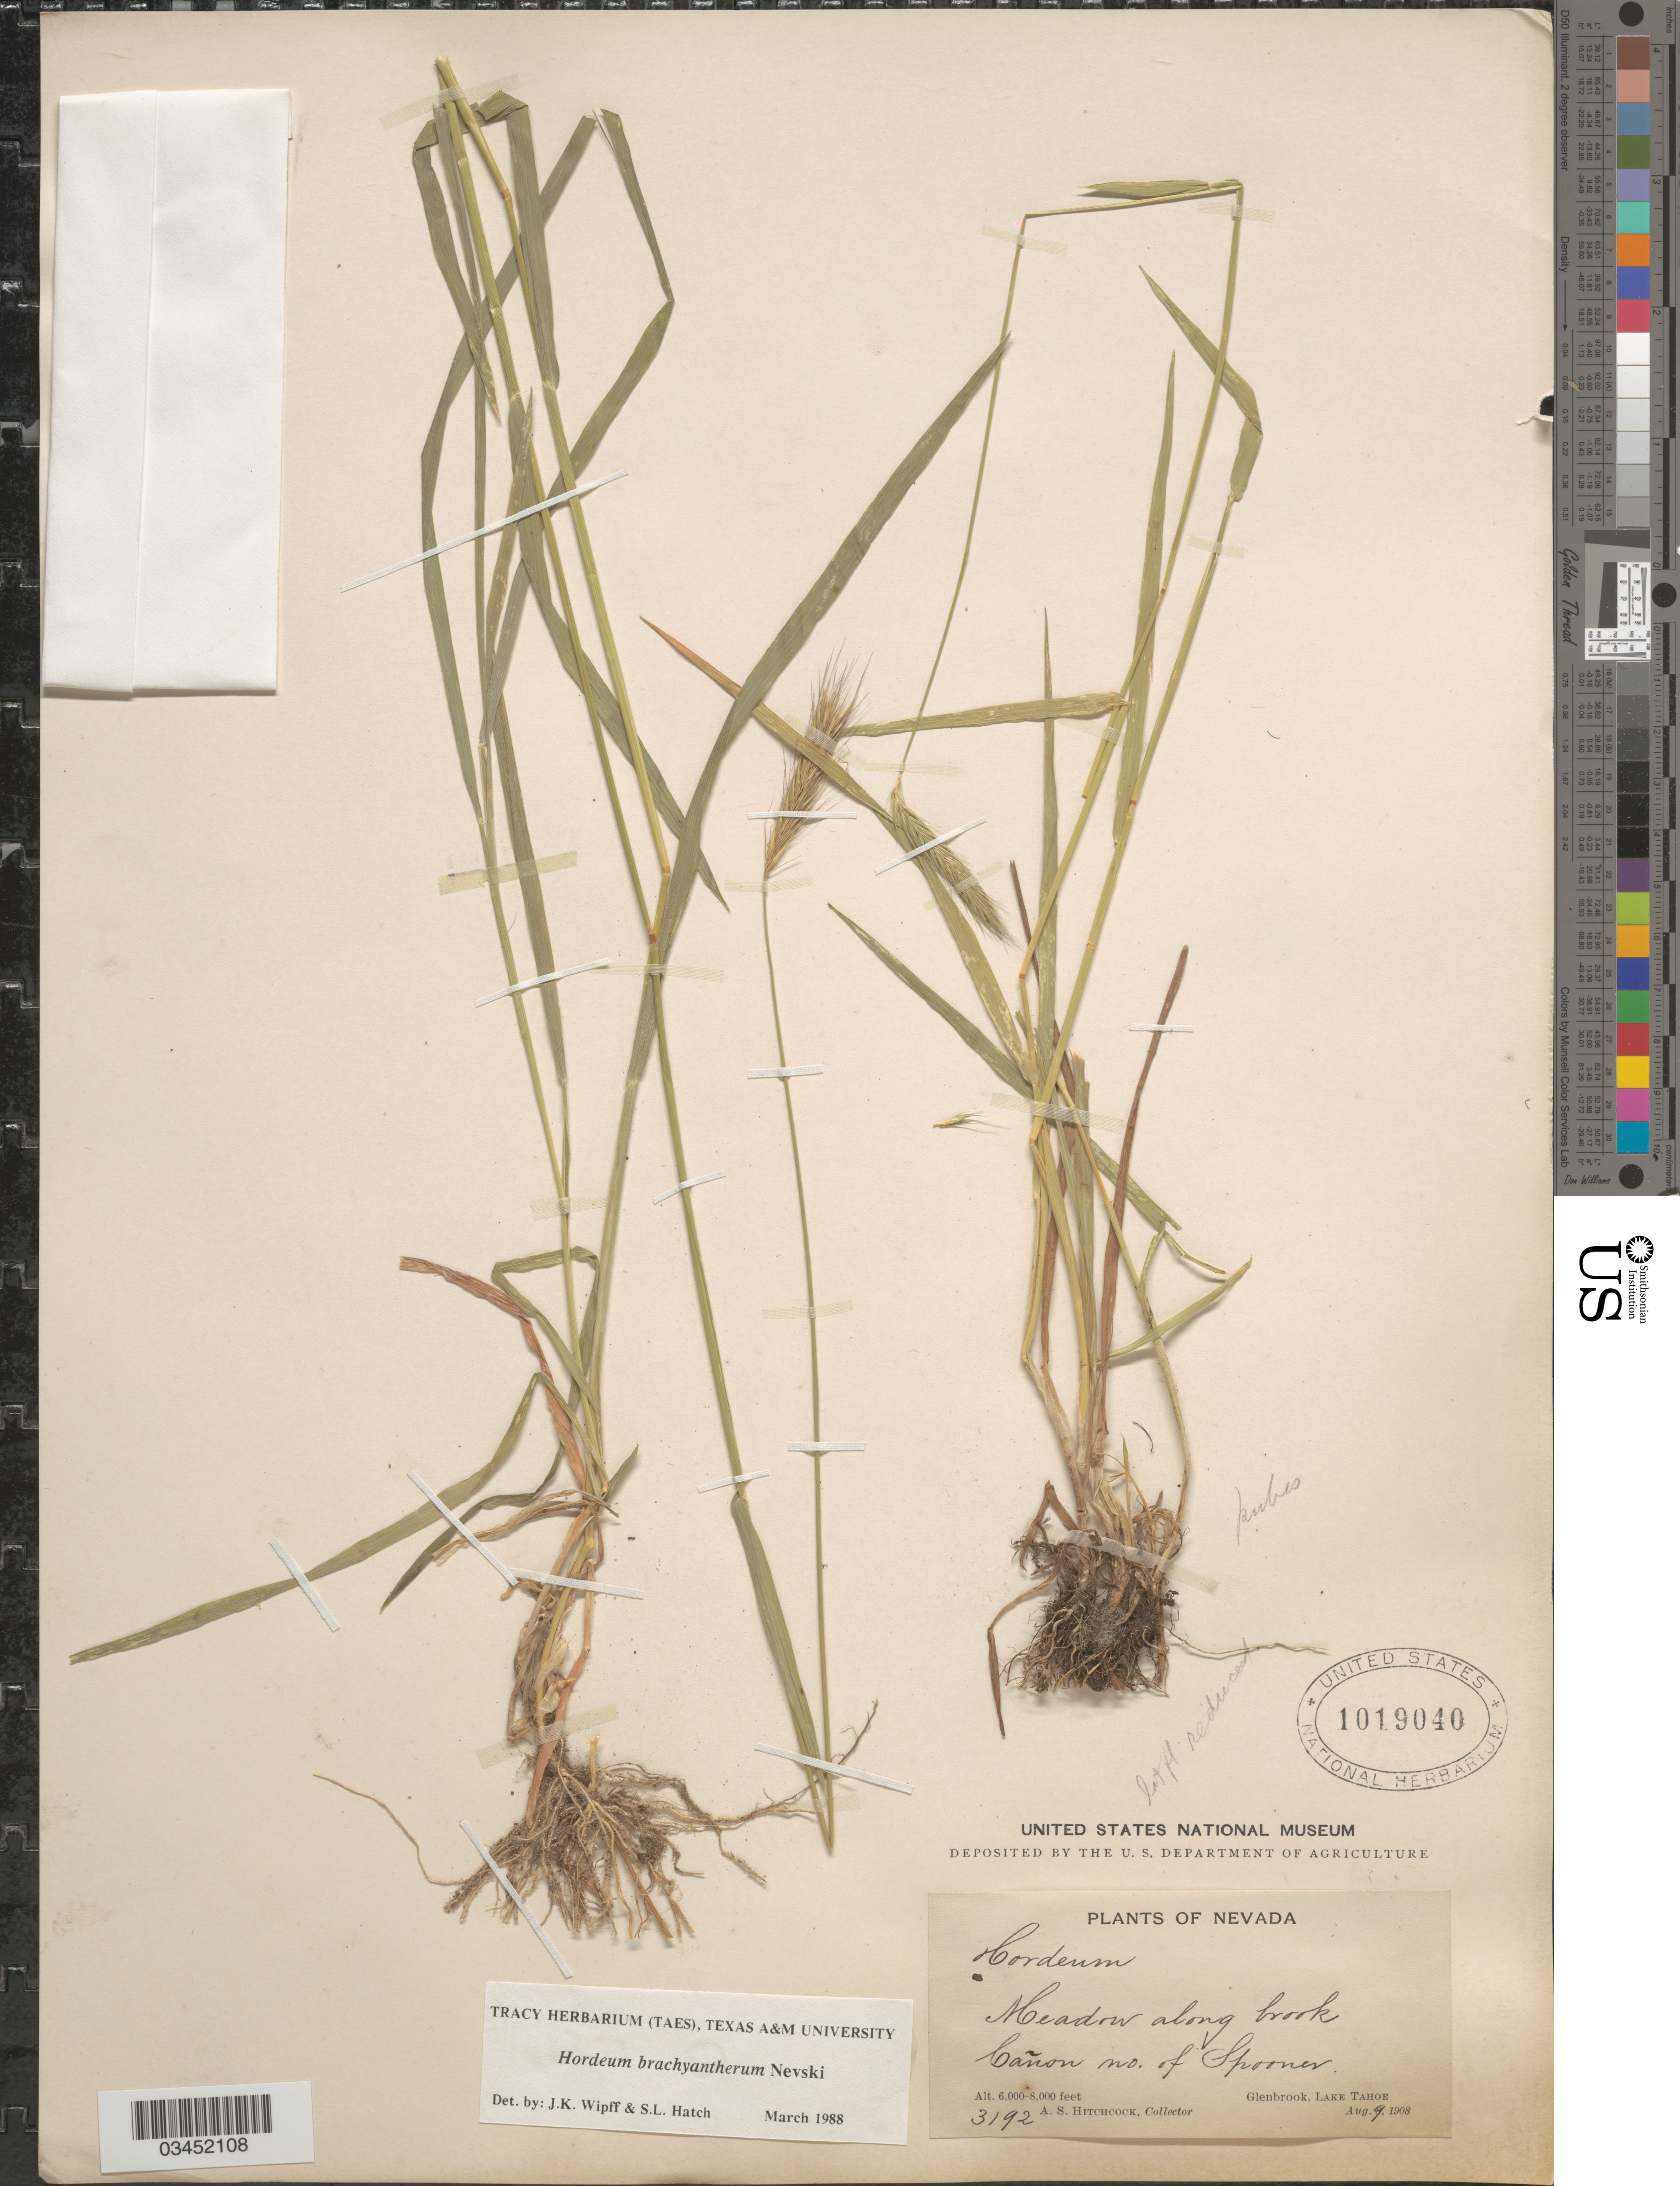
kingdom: Plantae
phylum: Tracheophyta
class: Liliopsida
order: Poales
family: Poaceae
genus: Hordeum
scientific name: Hordeum brachyantherum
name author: Nevski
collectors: A. S. Hitchcock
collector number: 3192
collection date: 1908-08-09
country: United States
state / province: Nevada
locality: Meadow along brook Cañon no. of Spooner. Glenbrook, Lake Tahoe.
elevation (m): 1829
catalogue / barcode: US 1019040